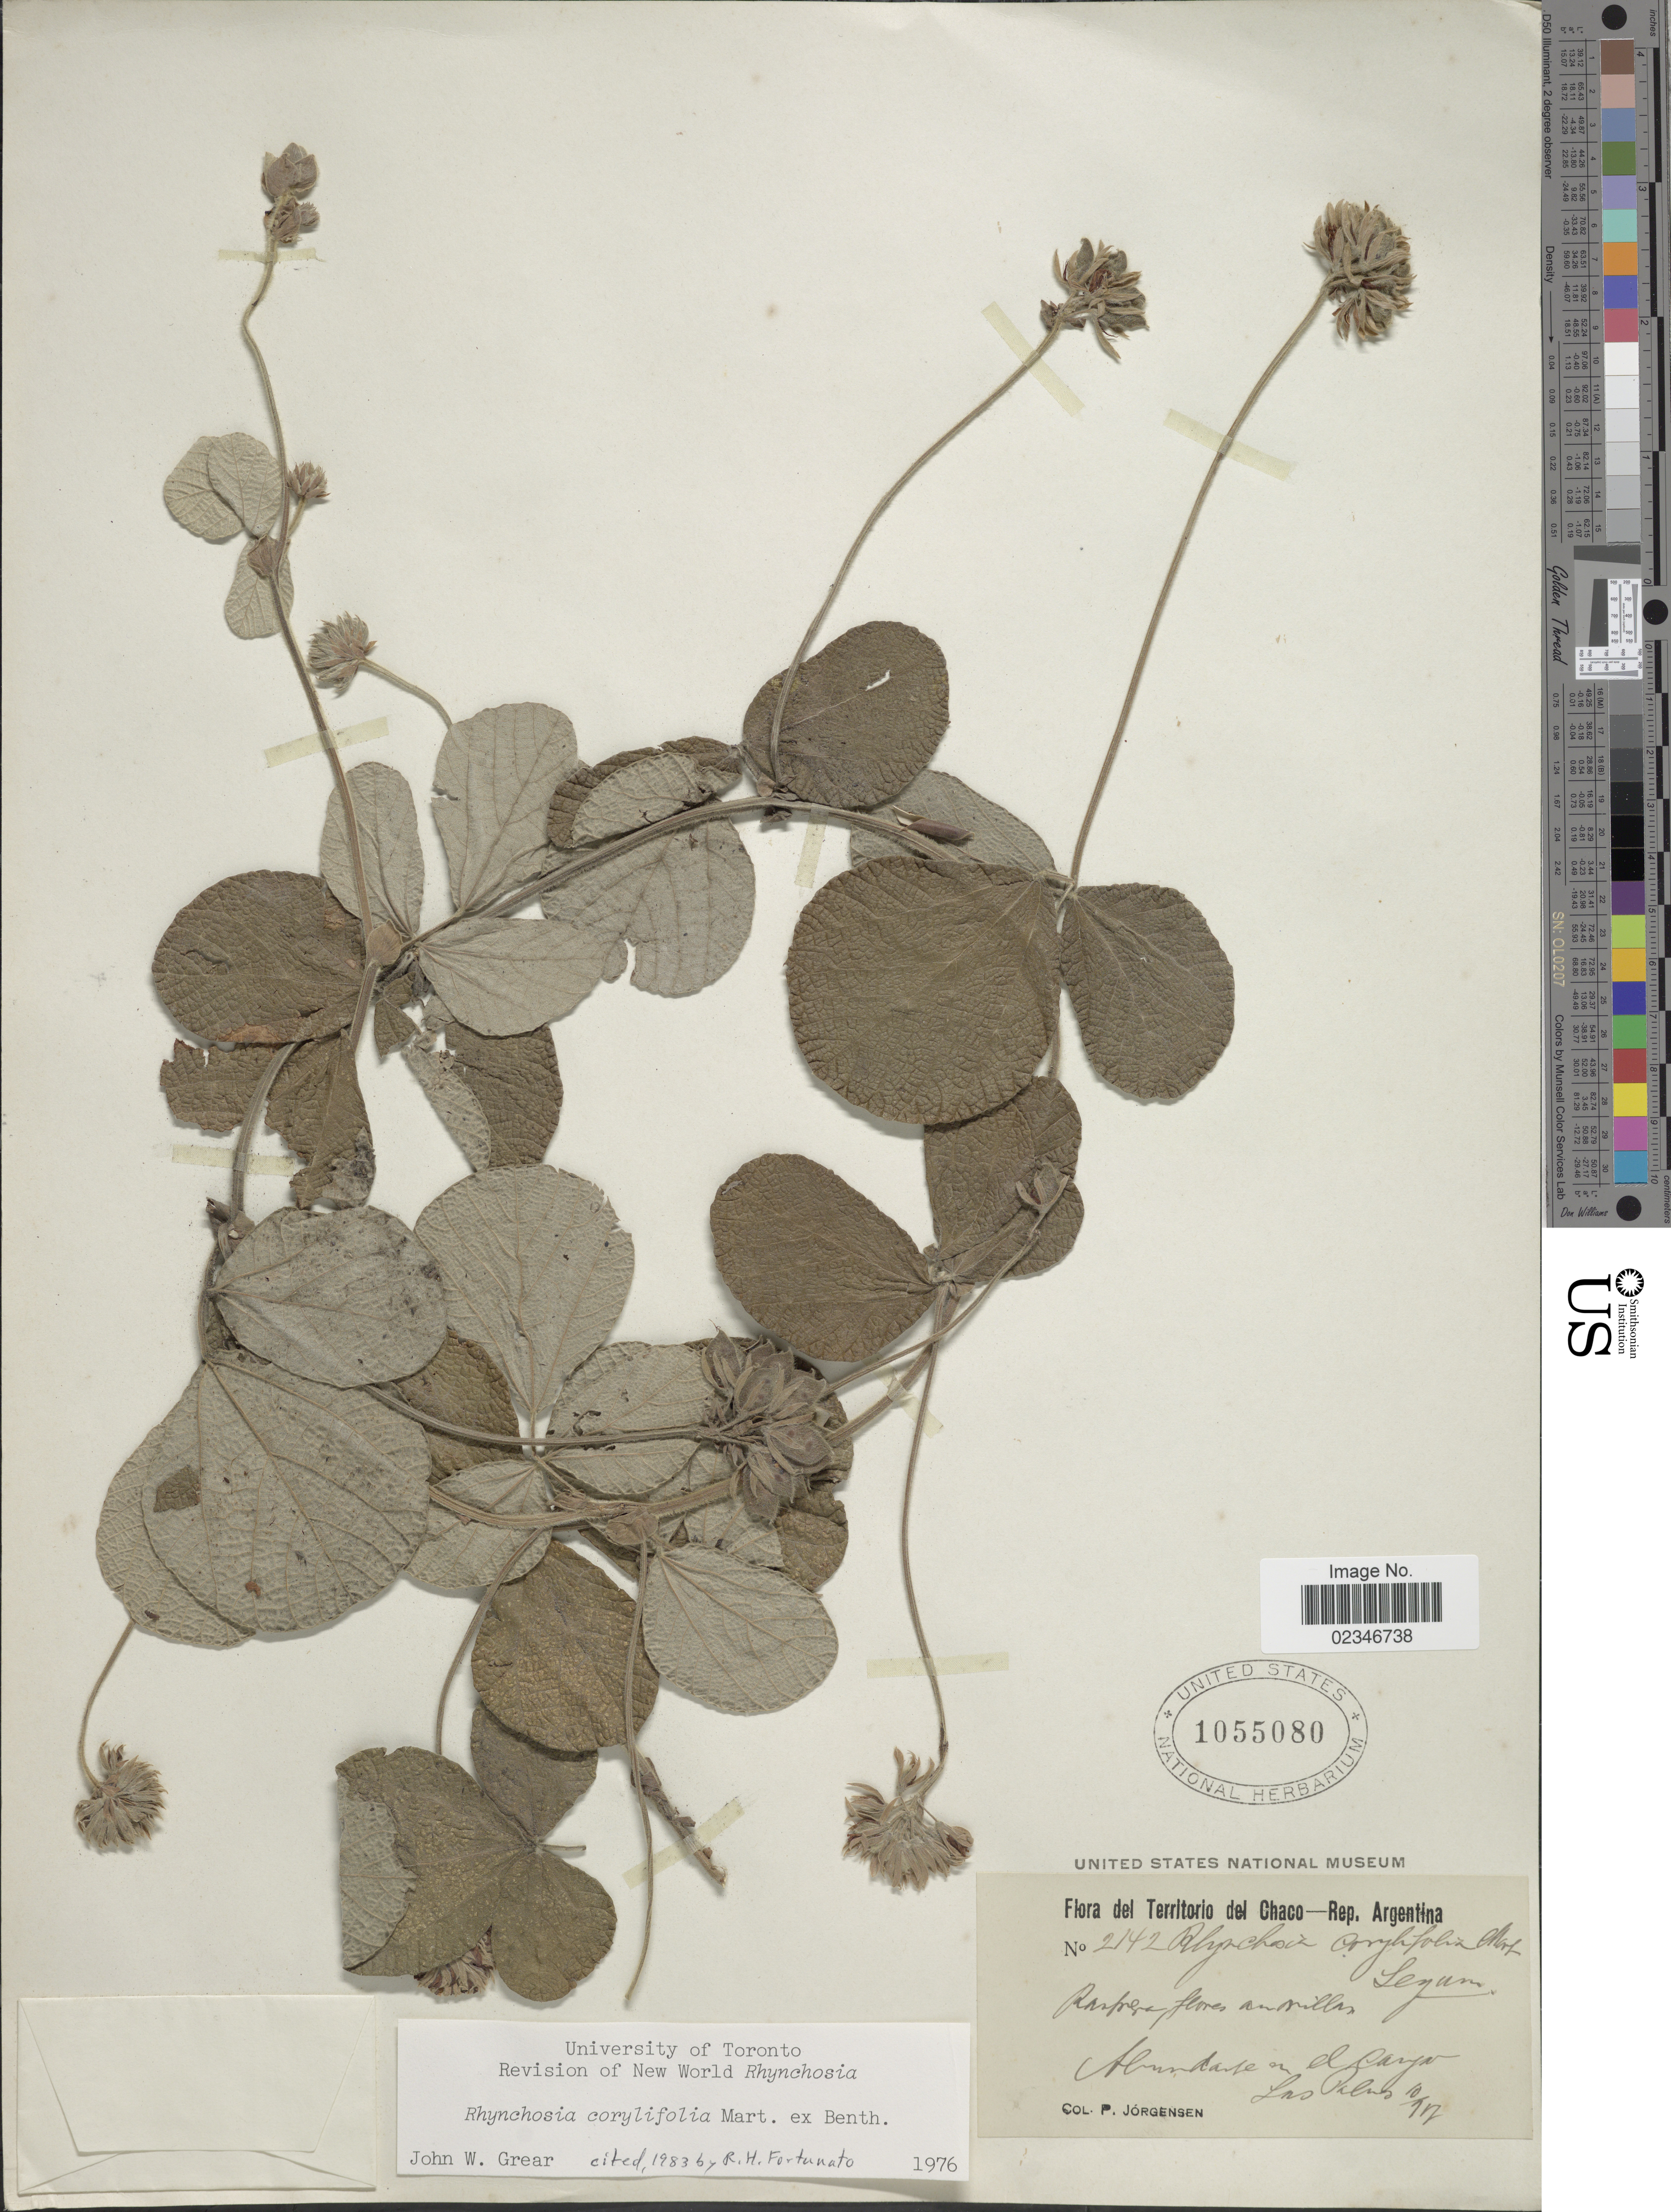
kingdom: Plantae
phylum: Tracheophyta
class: Magnoliopsida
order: Fabales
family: Fabaceae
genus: Rhynchosia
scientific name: Rhynchosia corylifolia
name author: Mart. ex Benth.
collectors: P. Jörgensen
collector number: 2142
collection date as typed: Transcribed d/m/y: /10/191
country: Argentina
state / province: Chaco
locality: Del Territorio del Chaco, Rep. Argentina, Abundante en el Campo, Las Palmas.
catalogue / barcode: US 1055080